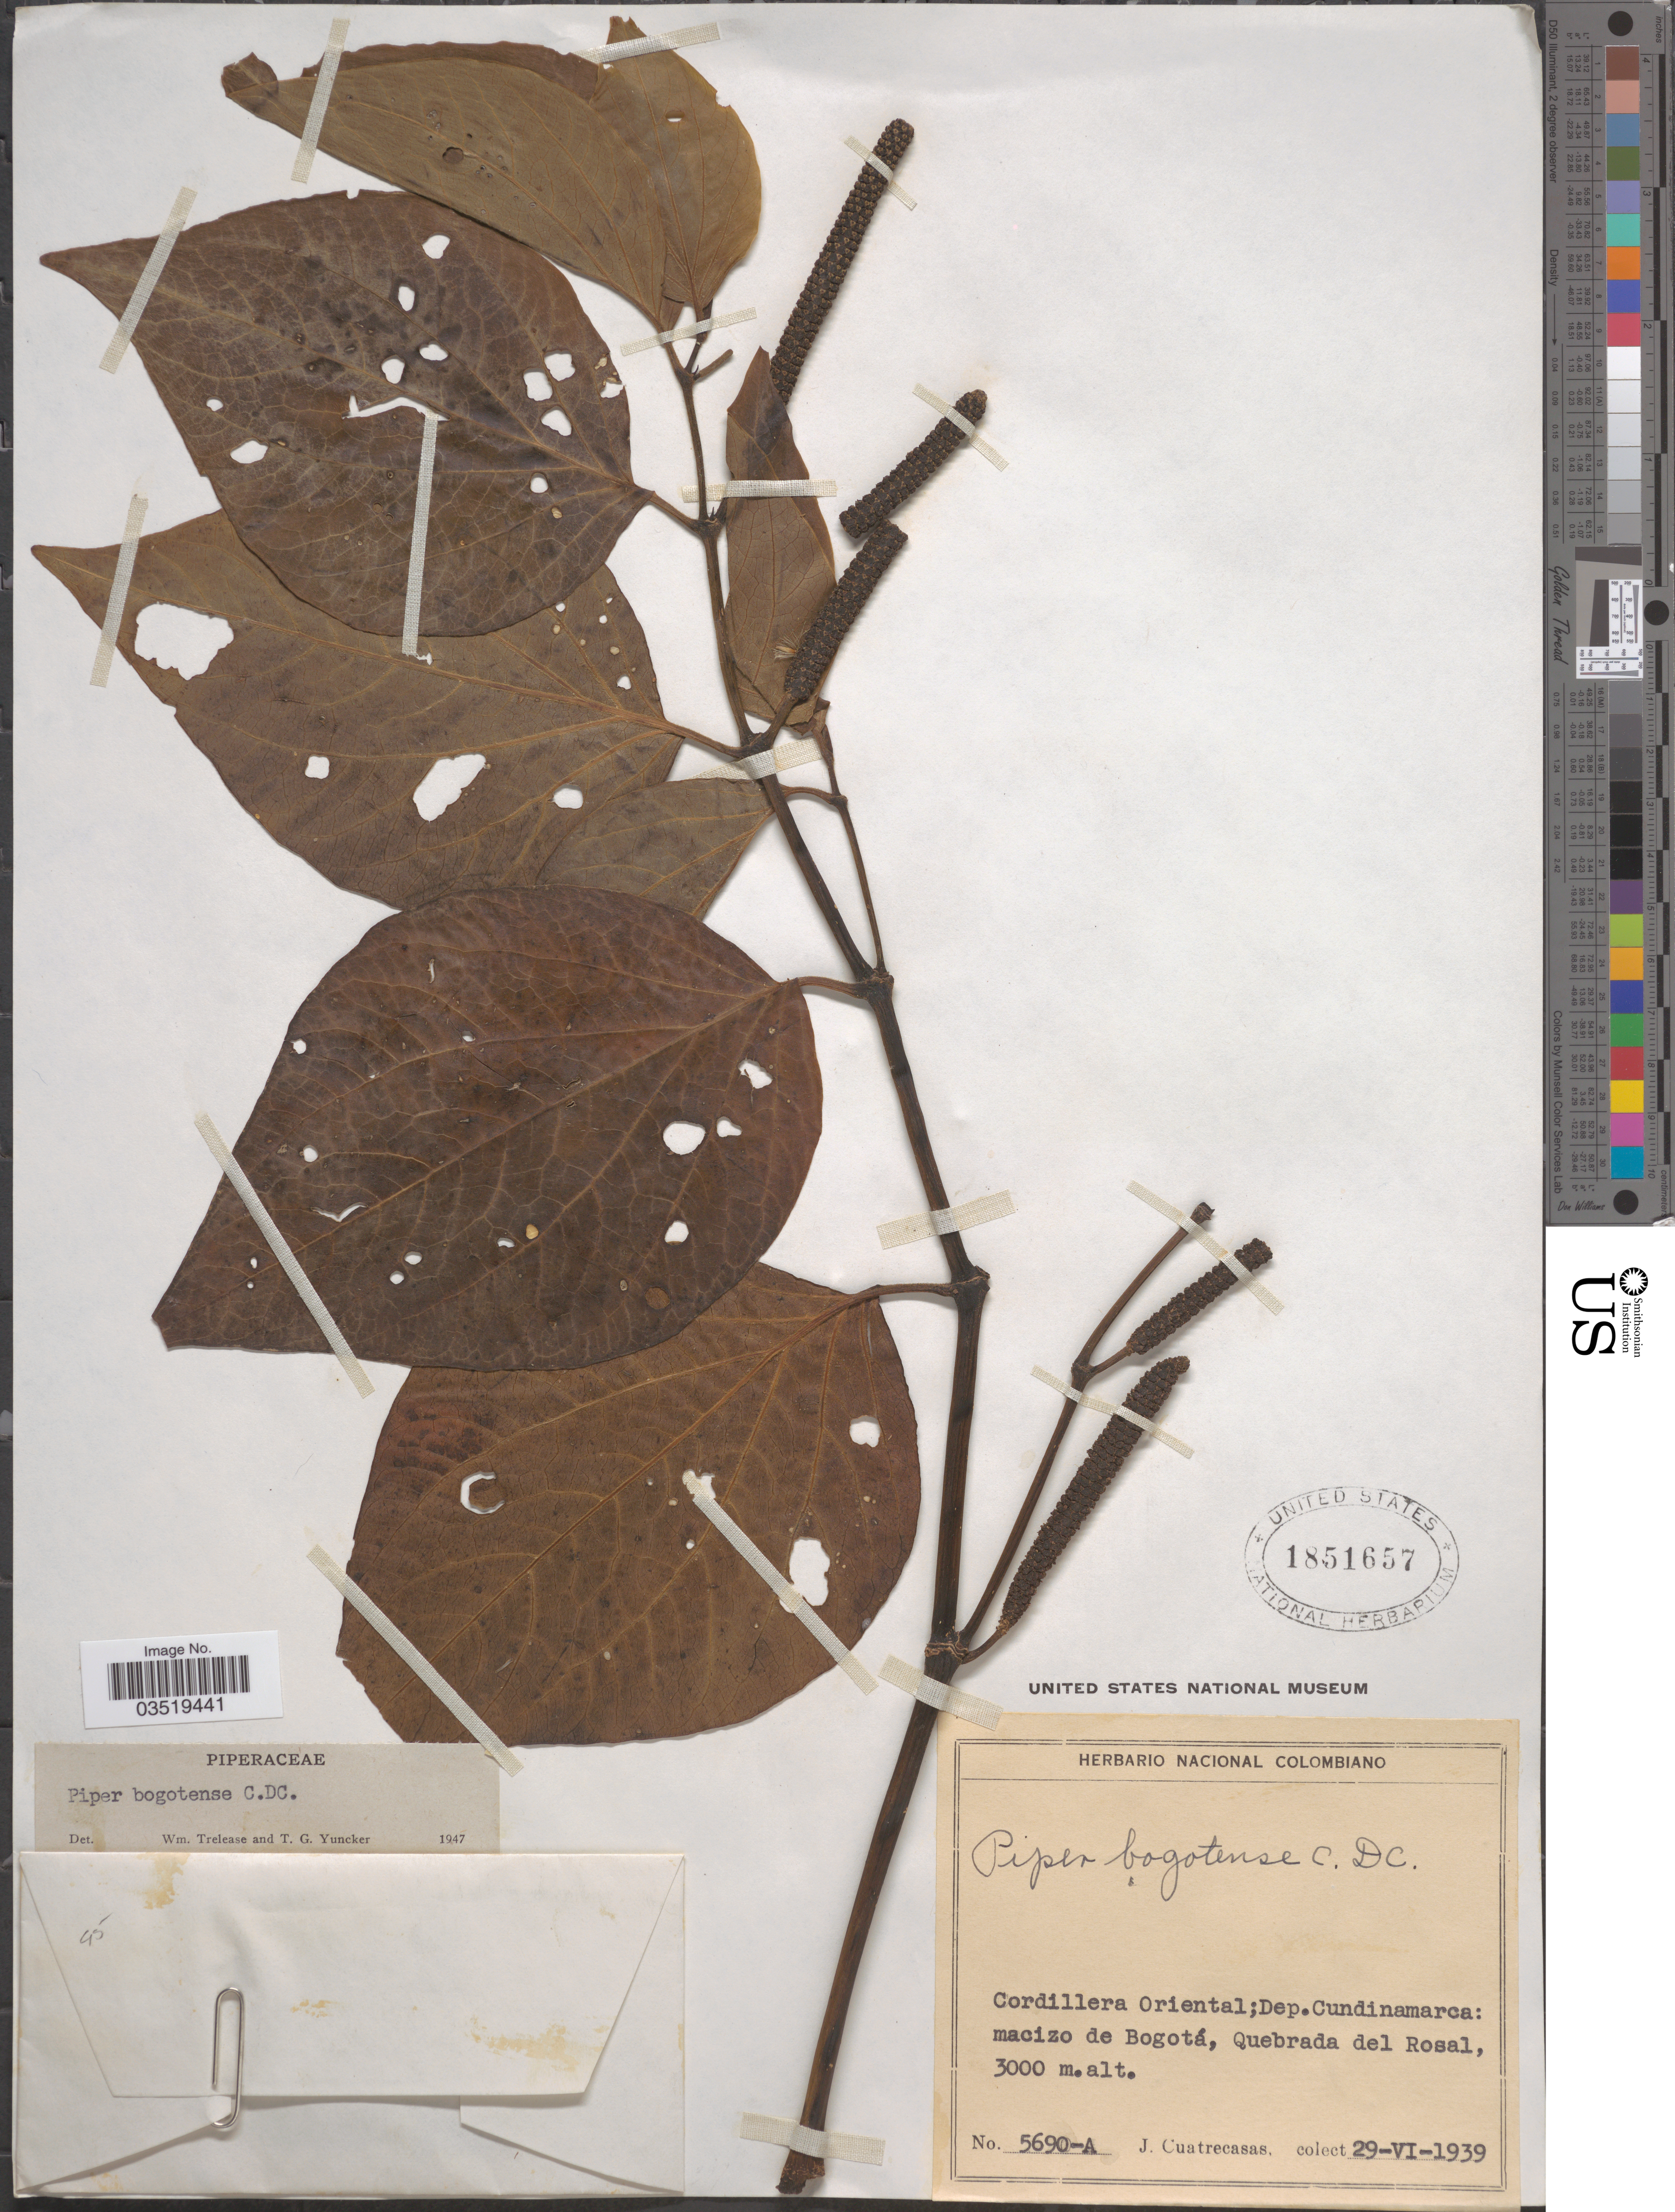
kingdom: Plantae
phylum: Tracheophyta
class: Magnoliopsida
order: Piperales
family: Piperaceae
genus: Piper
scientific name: Piper bogotense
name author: C. DC.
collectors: J. Cuatrecasas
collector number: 5690-A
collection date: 1939-06-29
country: Colombia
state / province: Cundinamarca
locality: Cordillera Oriental; Dep. Cundinamarca: macizo de Bogotá, Quebrada del Rosal.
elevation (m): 3000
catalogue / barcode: US 1851657